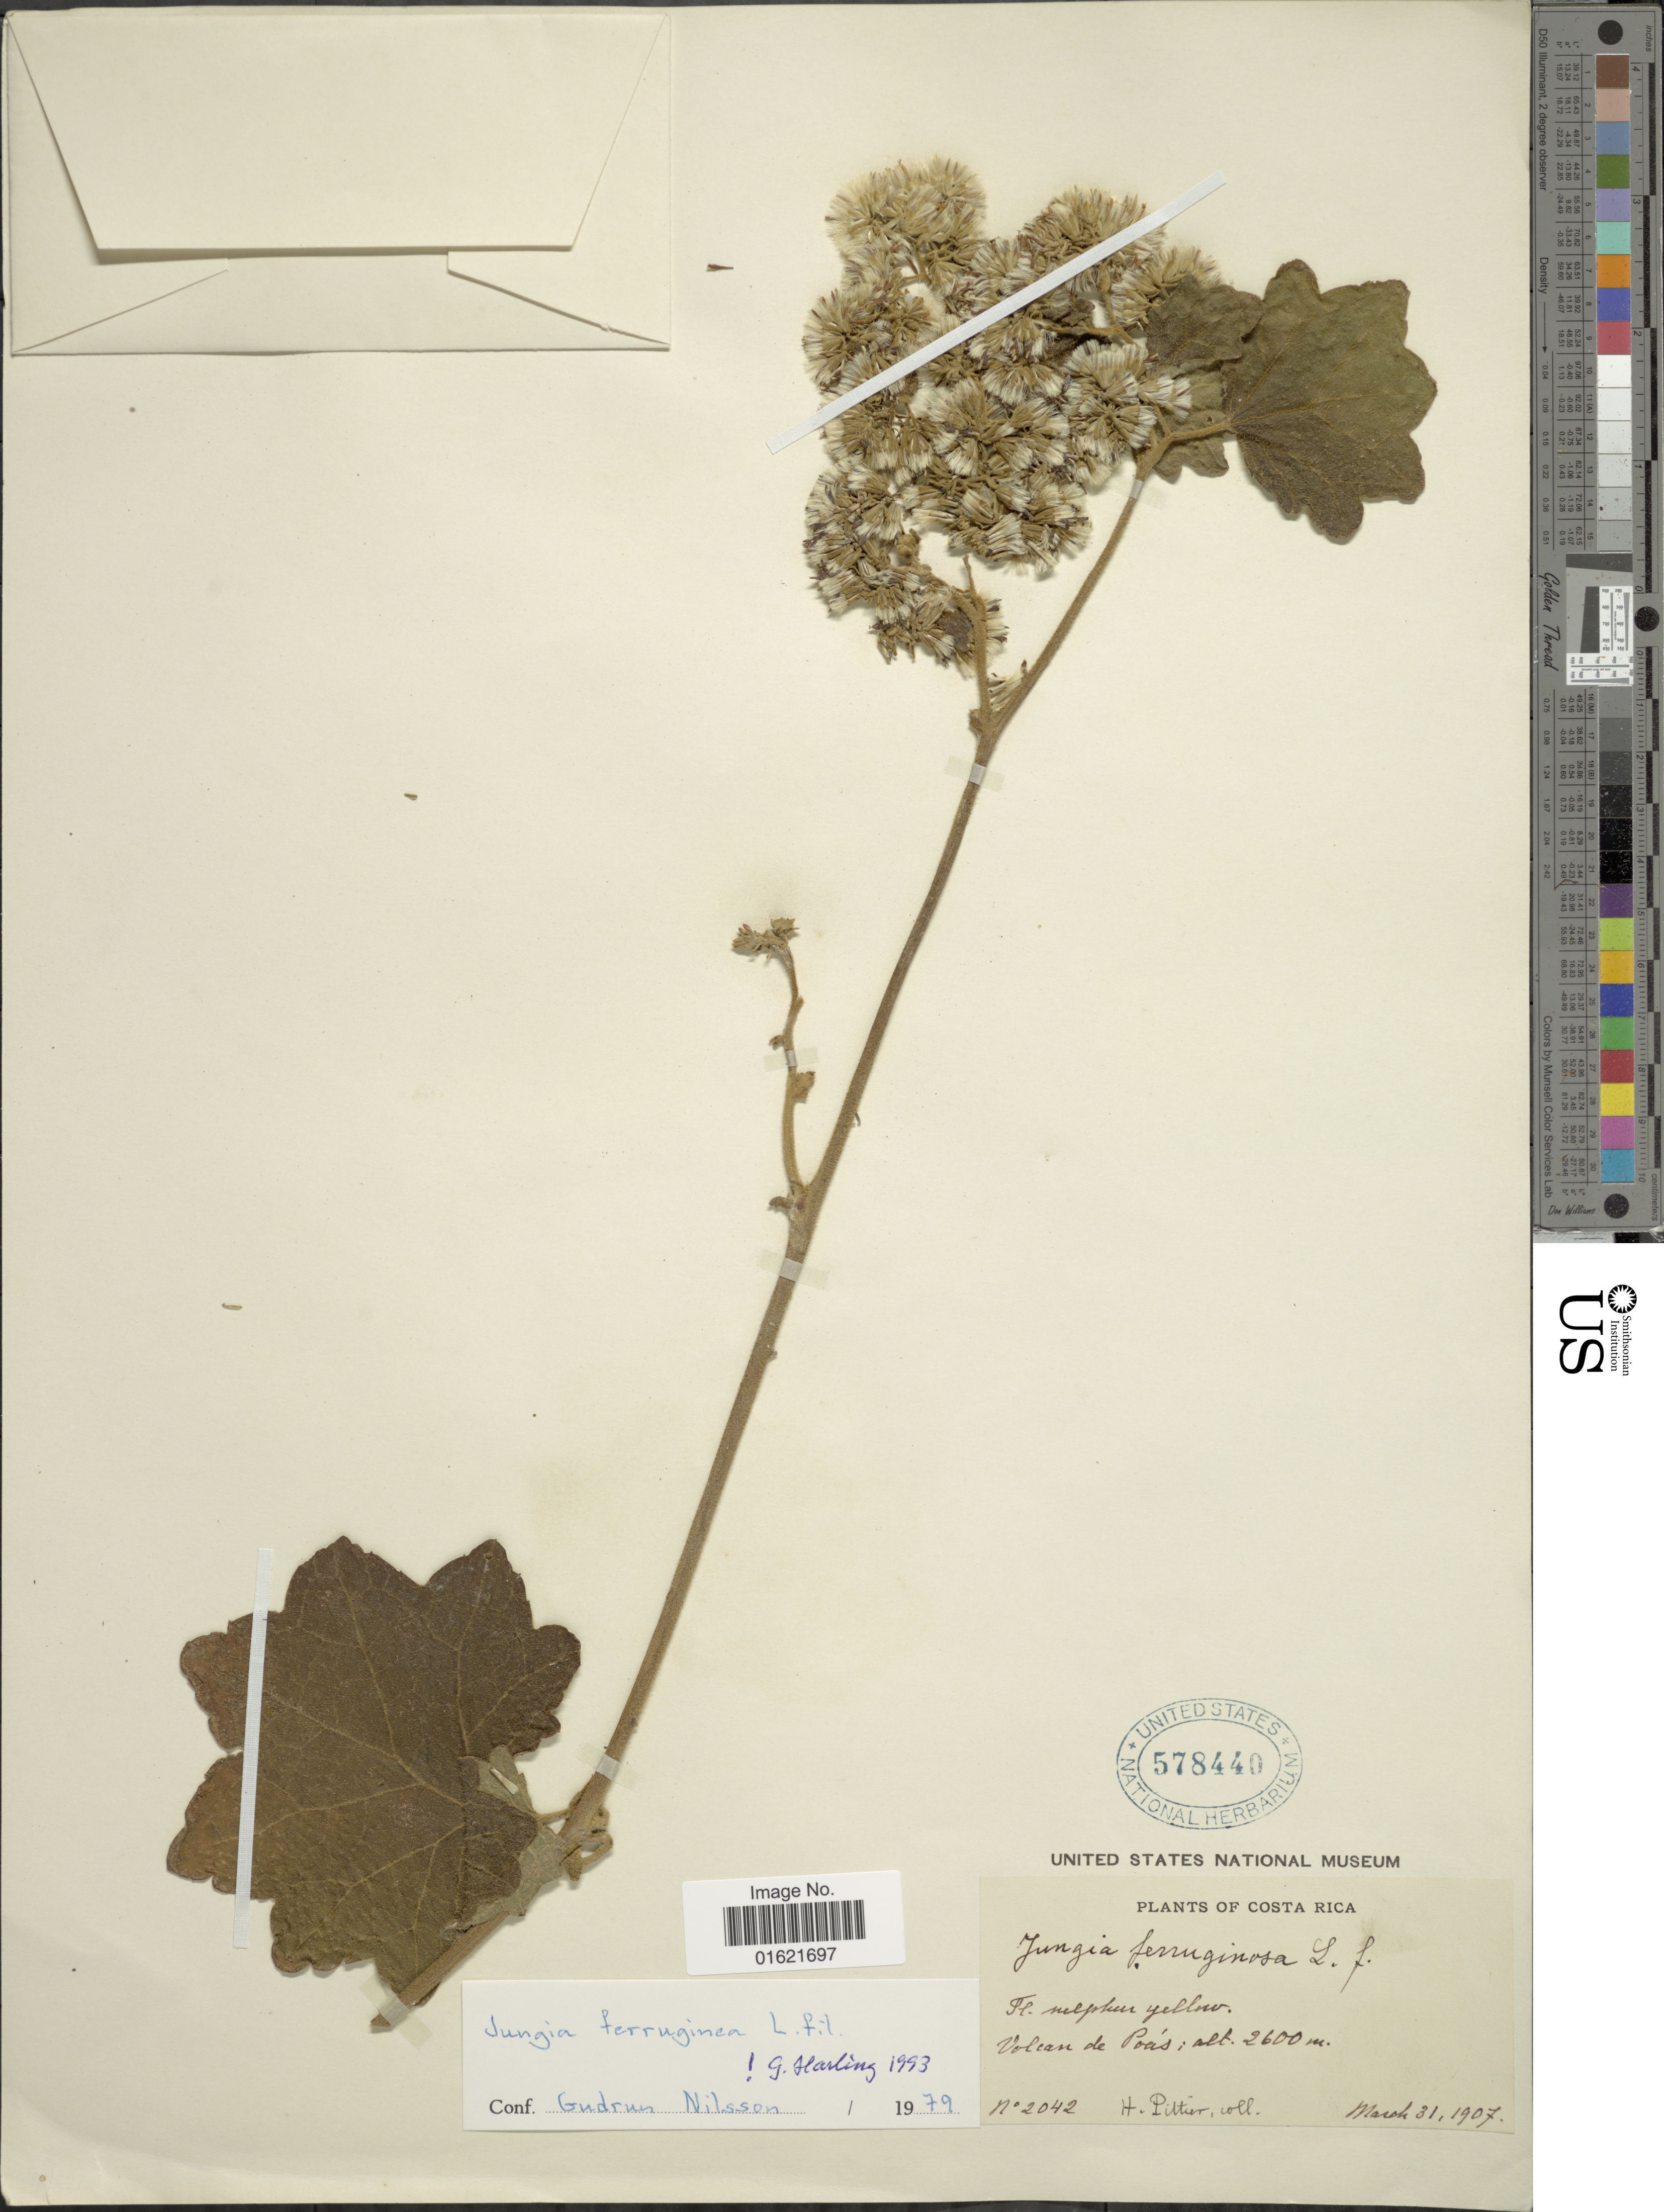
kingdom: Plantae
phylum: Tracheophyta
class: Magnoliopsida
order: Asterales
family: Asteraceae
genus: Jungia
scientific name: Jungia ferruginea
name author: L. f.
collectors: H. F. Pittier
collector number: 2042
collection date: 1907-03-31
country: Costa Rica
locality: Volcan de Poas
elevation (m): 2600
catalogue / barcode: US 578440